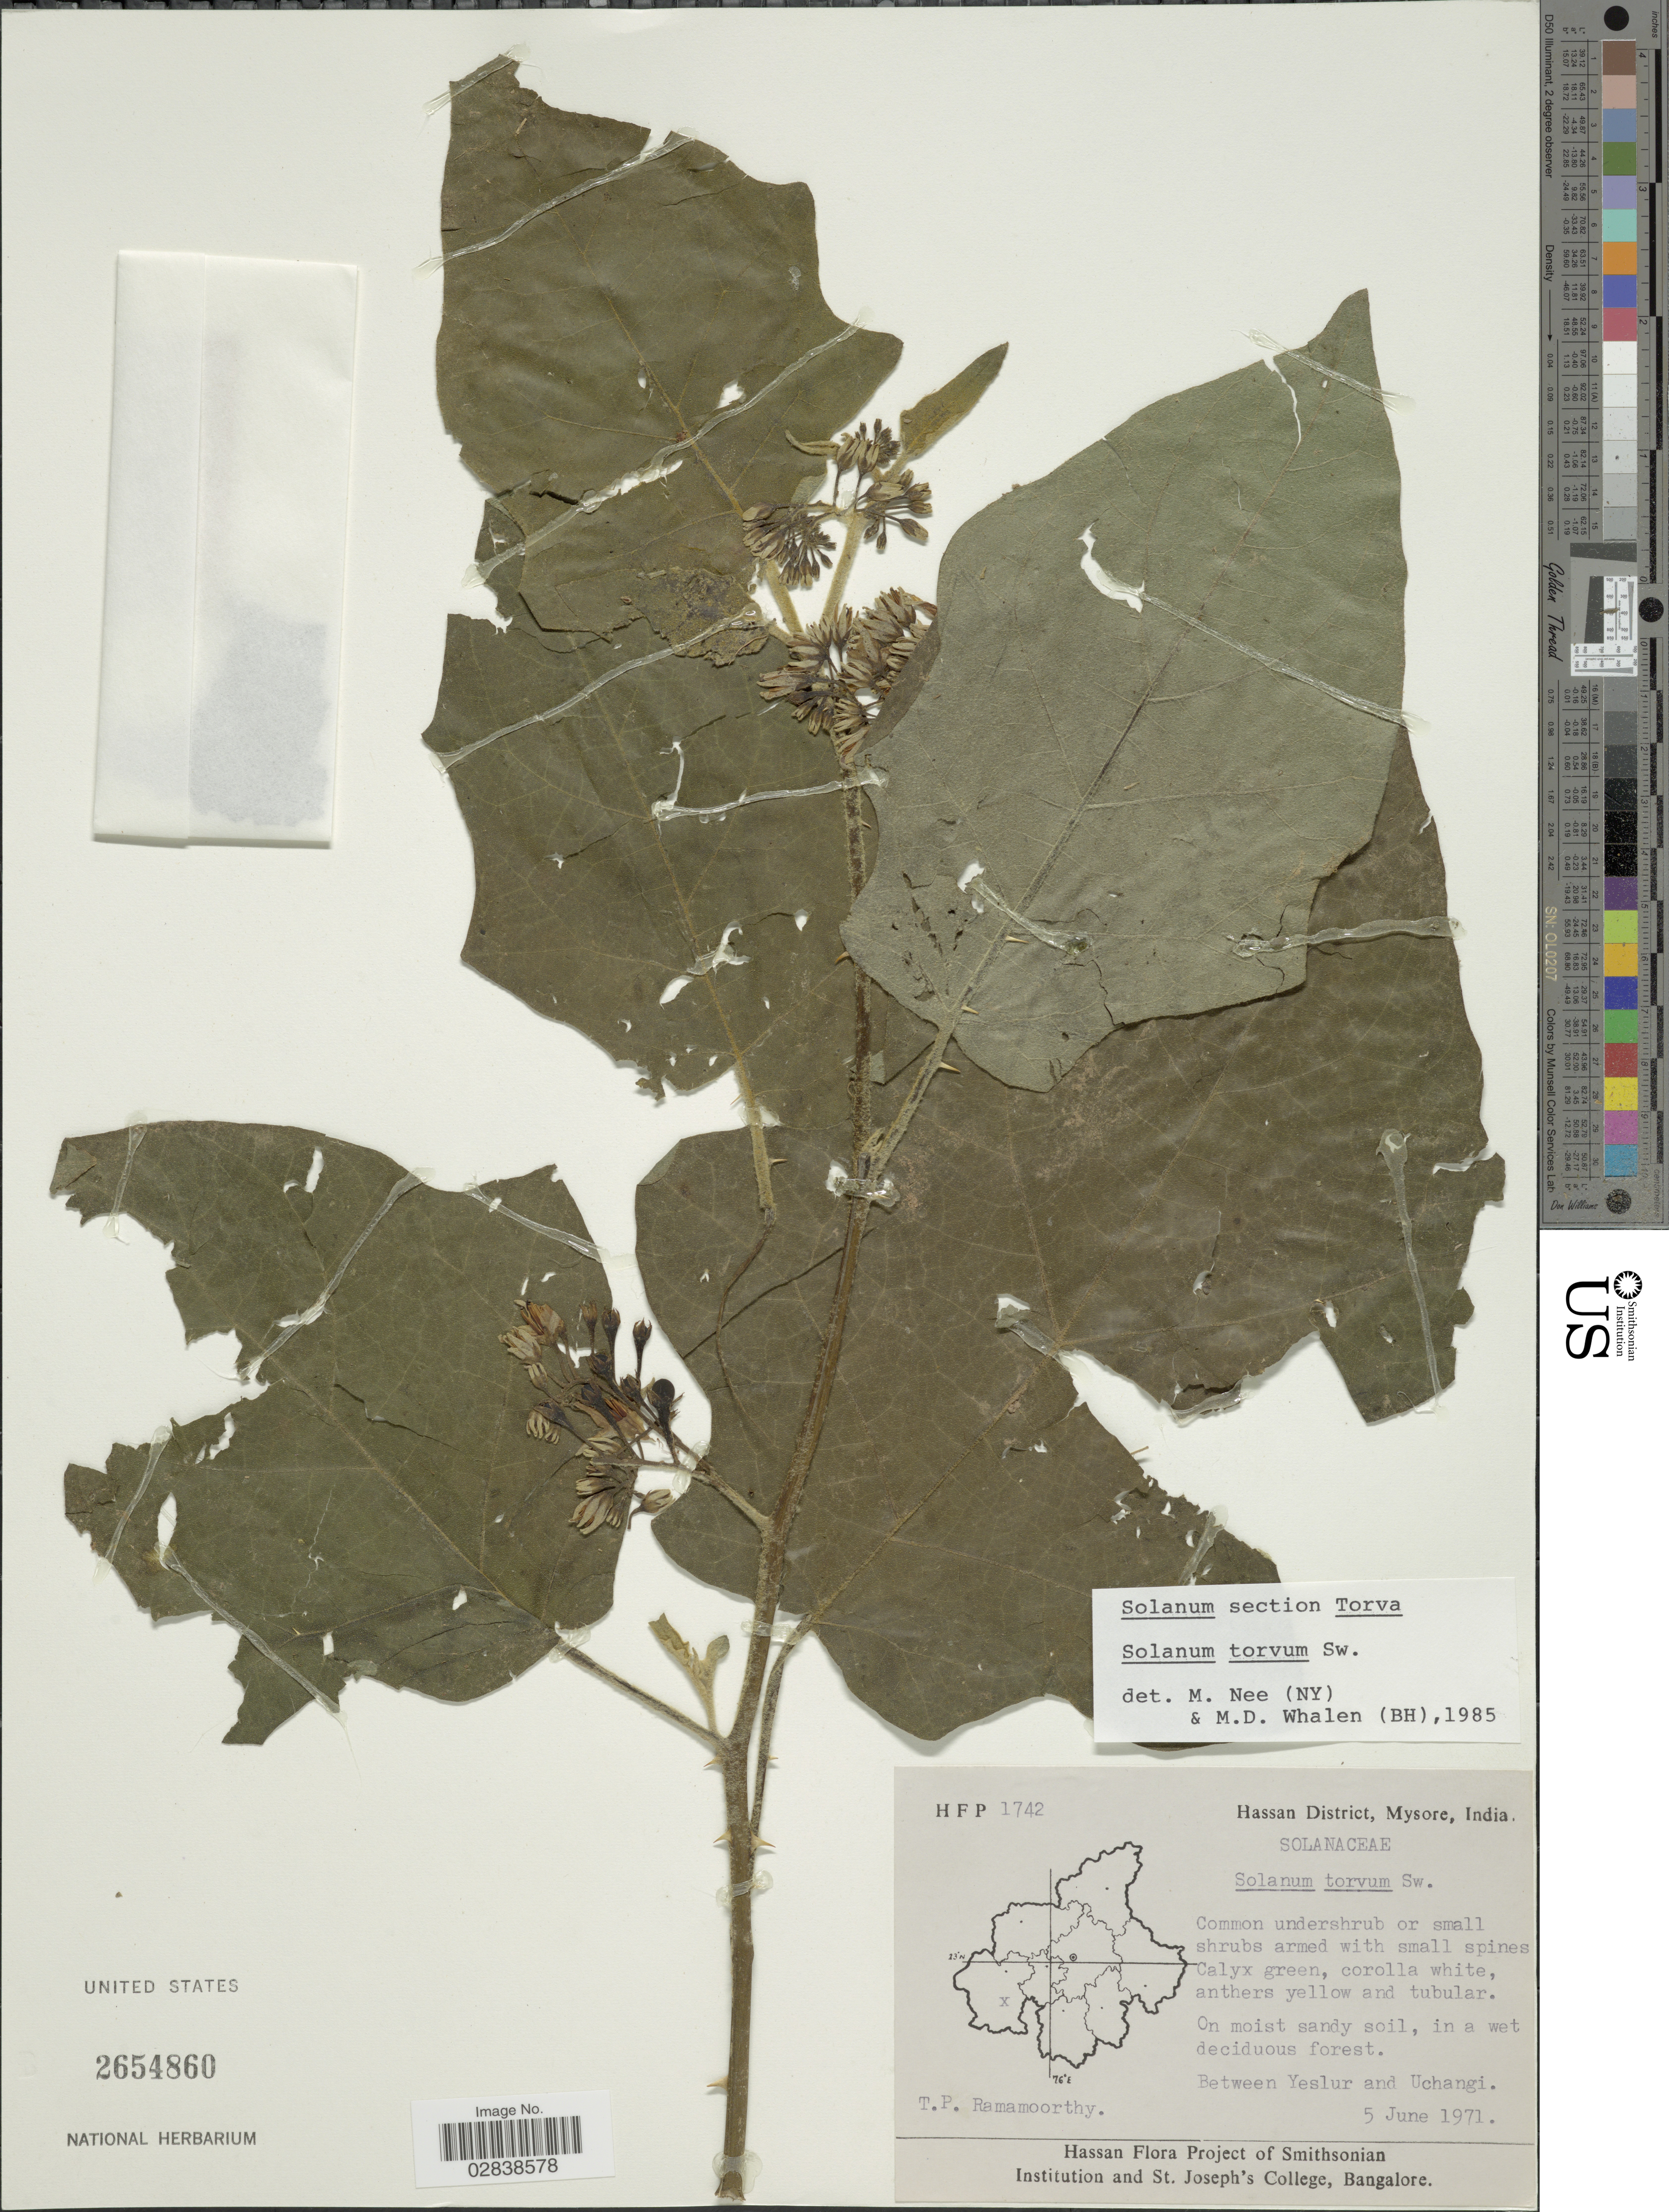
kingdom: Plantae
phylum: Tracheophyta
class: Magnoliopsida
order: Solanales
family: Solanaceae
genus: Solanum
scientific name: Solanum torvum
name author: Sw.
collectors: T. P. Ramamoorthy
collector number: HFP 1742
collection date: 1971-06-05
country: India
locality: Hassan District, Mysore, India, Between Yeslur and Uchangi.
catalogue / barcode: US 2654860